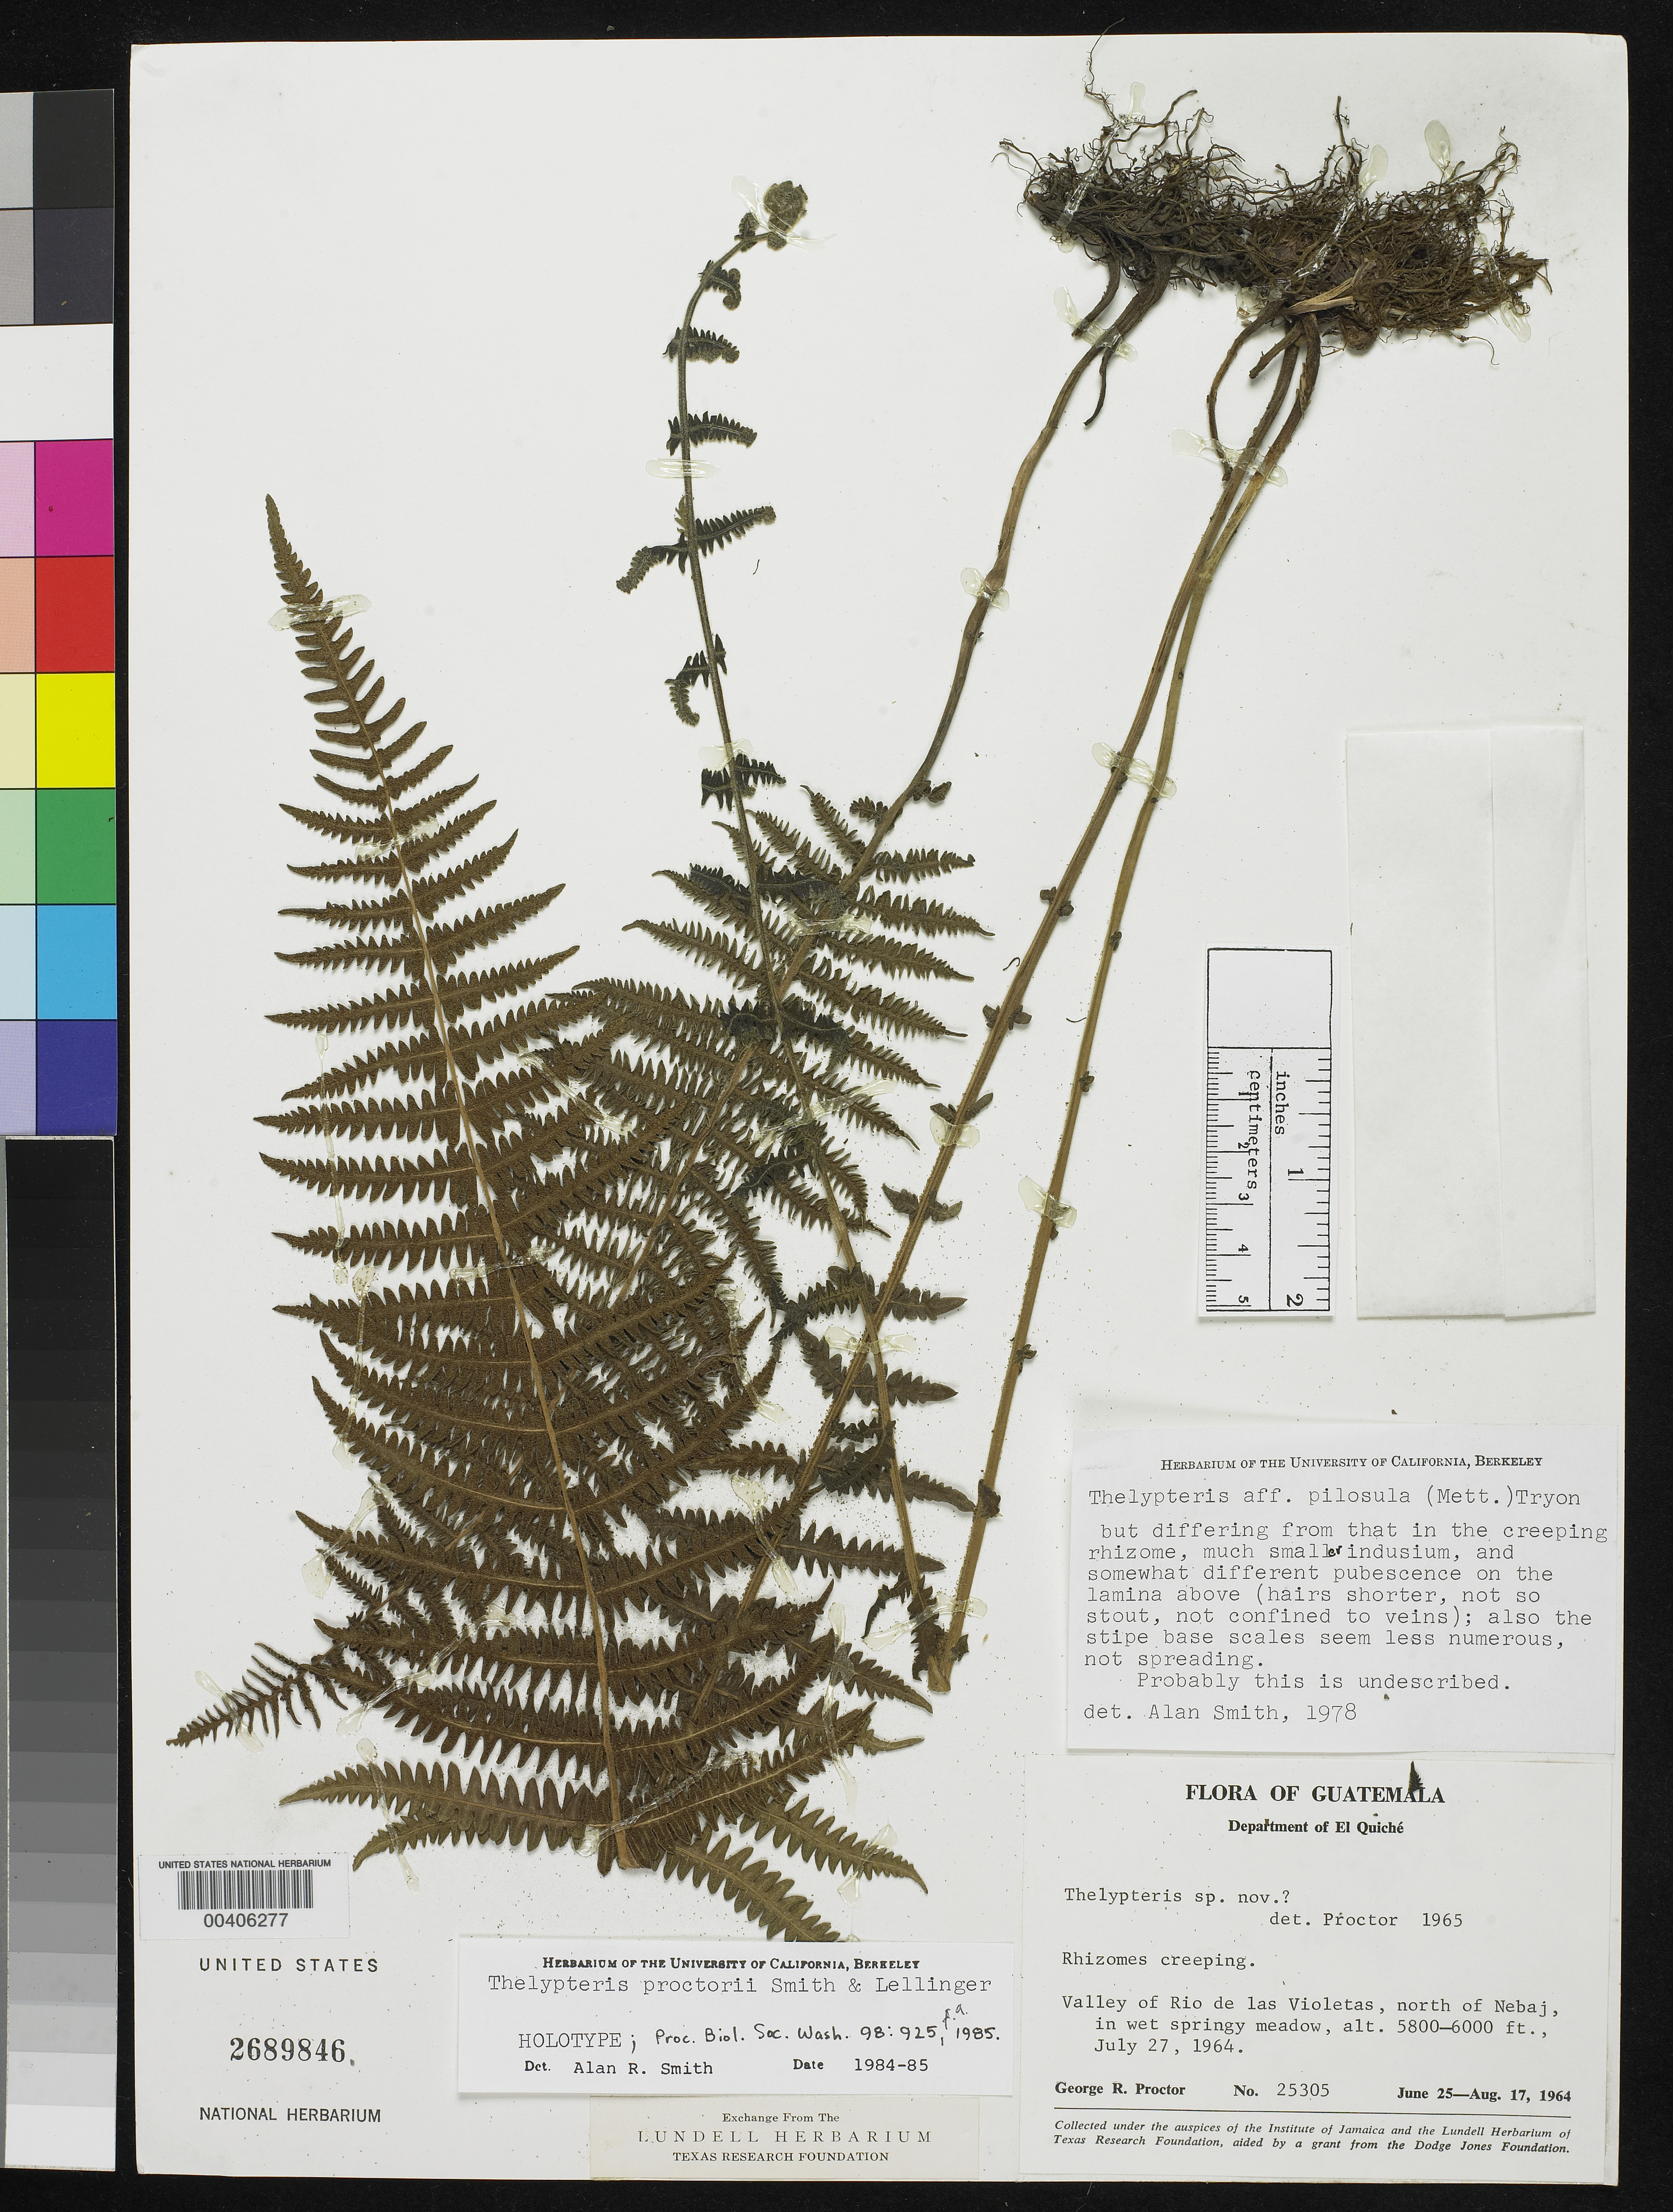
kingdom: Plantae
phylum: Tracheophyta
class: Polypodiopsida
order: Polypodiales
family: Thelypteridaceae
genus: Thelypteris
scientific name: Thelypteris proctorii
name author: A.R. Sm. & Lellinger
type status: Holotype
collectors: G. R. Proctor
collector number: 25305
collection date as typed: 25 Jun 1964 to 17 Aug 1964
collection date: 1964-06-25/1964-08-17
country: Guatemala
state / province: El Quiché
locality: Valley of Rio de Las Violetas, N of Nebaj.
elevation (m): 1768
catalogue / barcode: US 2689846